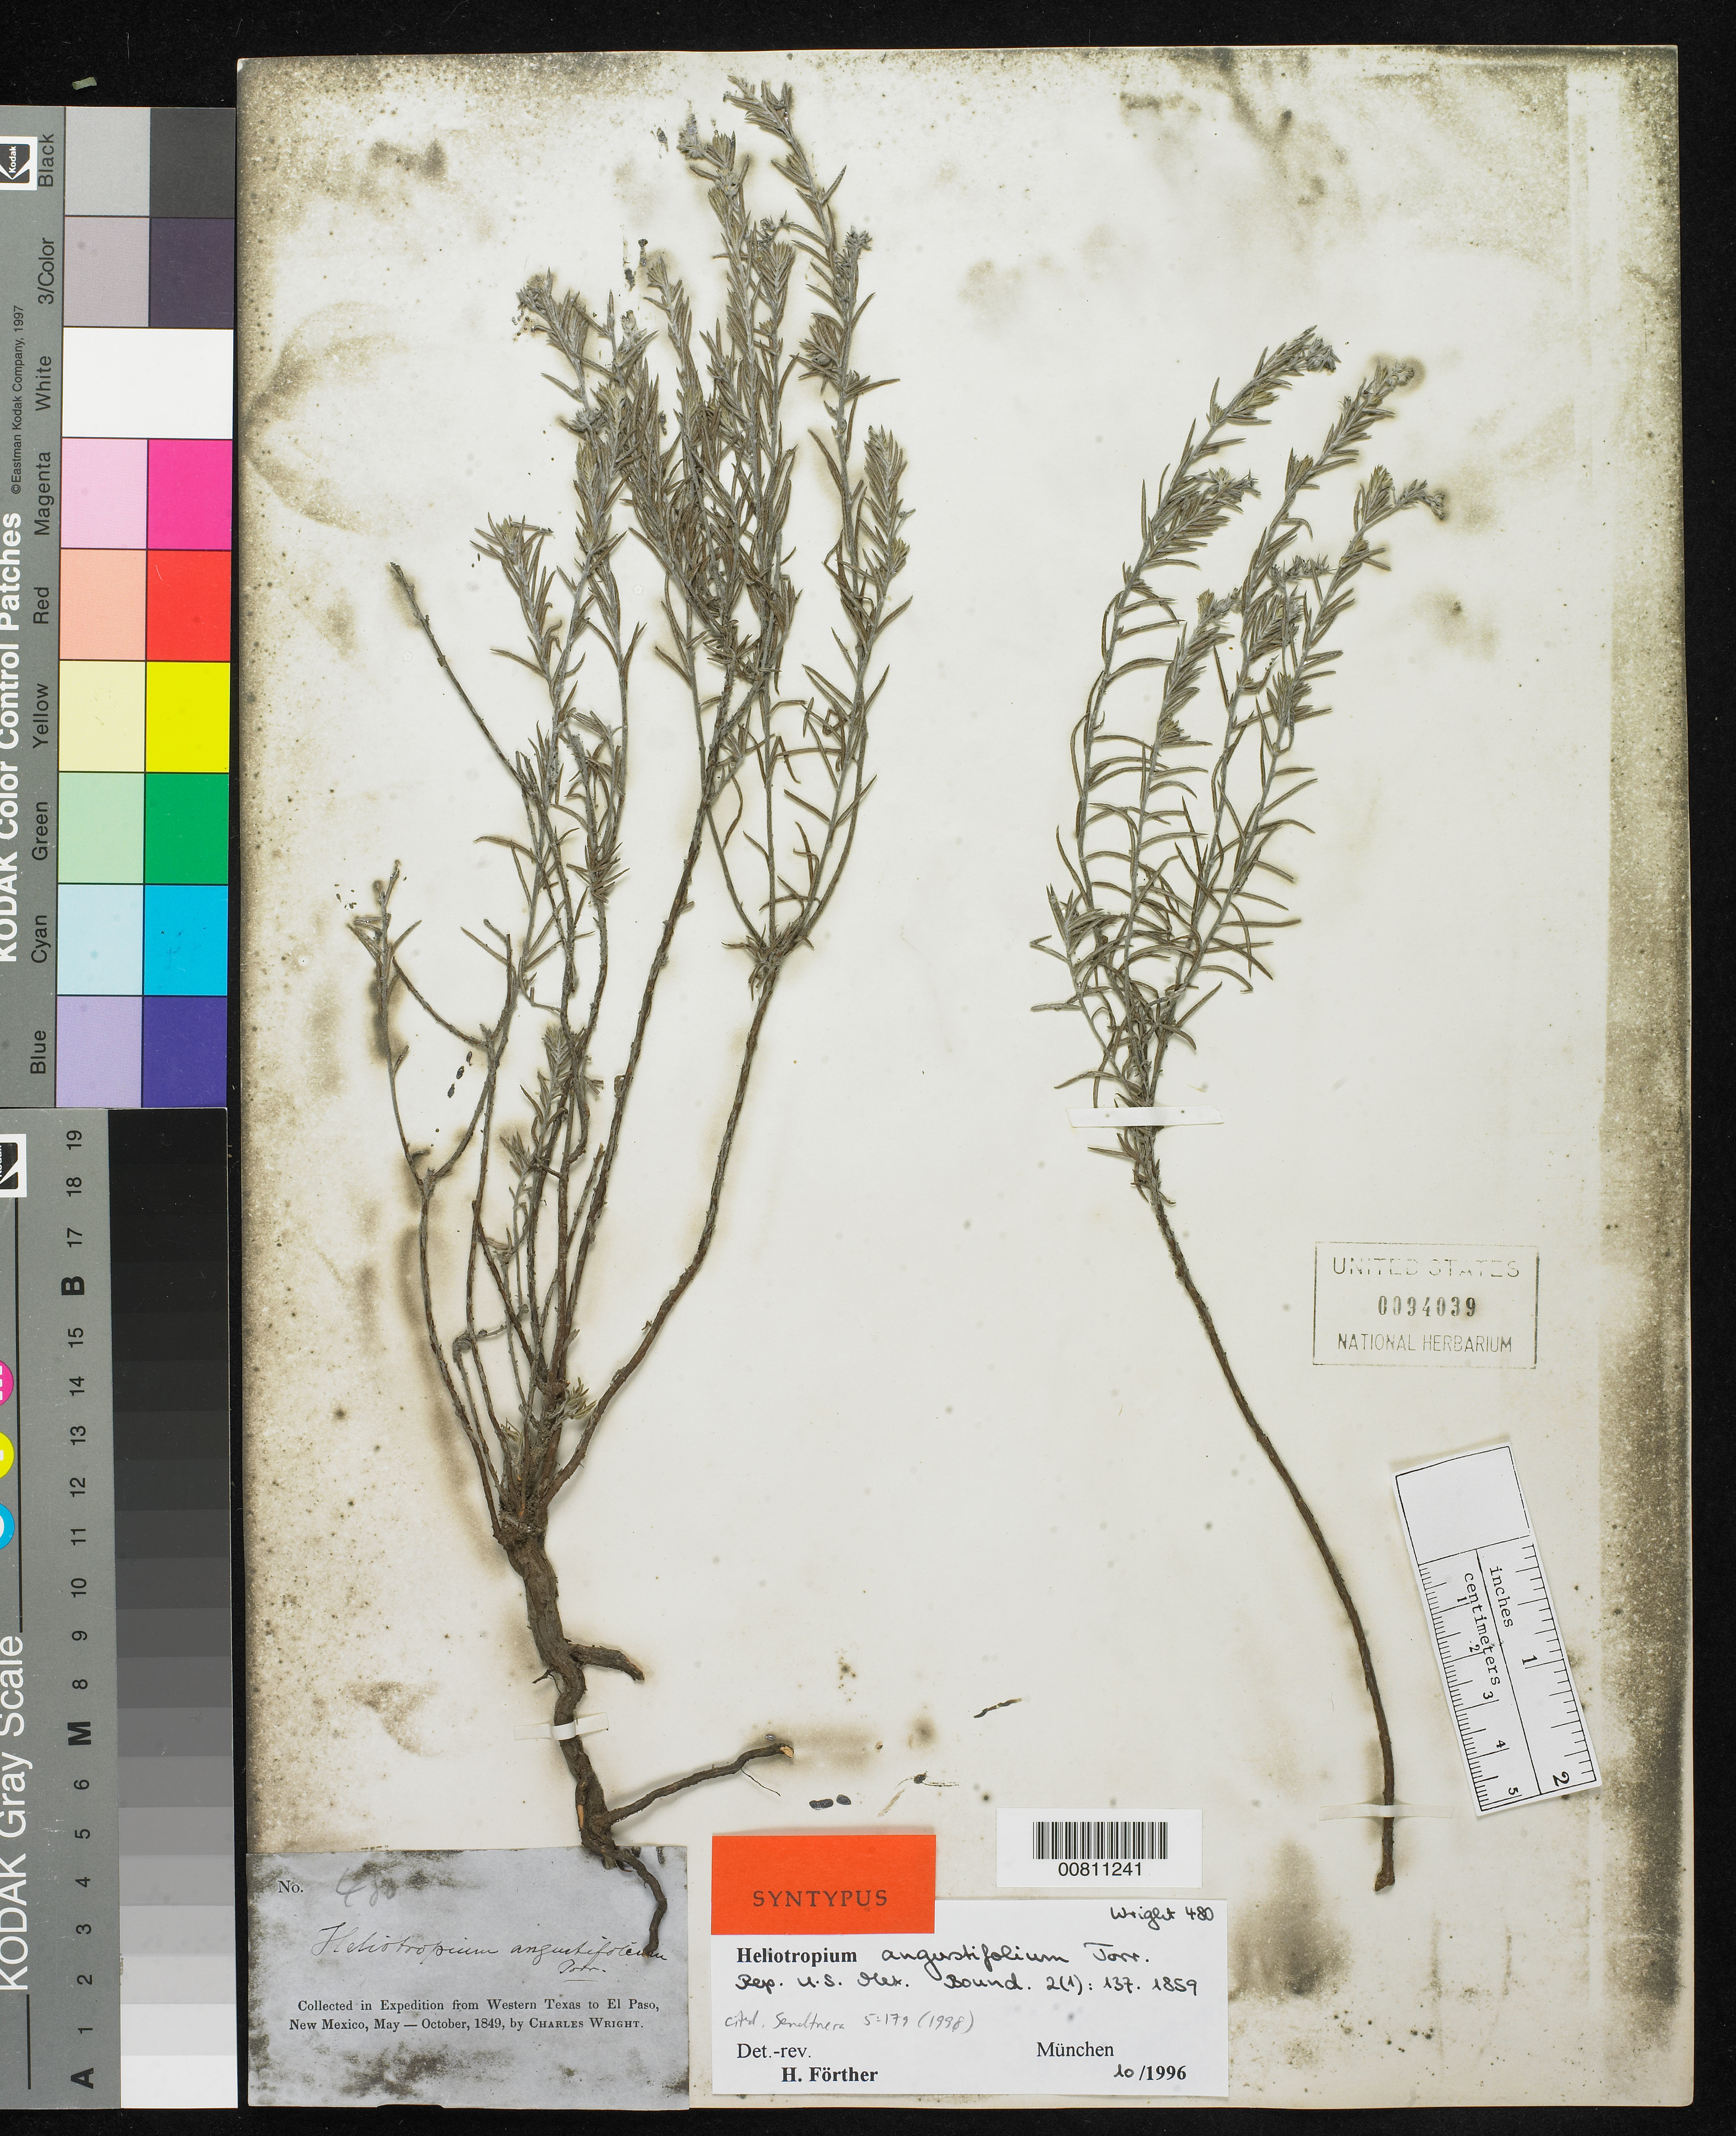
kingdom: Plantae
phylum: Tracheophyta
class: Magnoliopsida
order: Boraginales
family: Heliotropiaceae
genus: Heliotropium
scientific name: Heliotropium angustifolium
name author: Torr. in Emory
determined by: Förther, Harald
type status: Syntype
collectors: C. Wright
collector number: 480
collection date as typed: May 1849 to -- Oct 1849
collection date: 1849-05/1849-10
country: United States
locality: Western Texas to El Paso, New Mexico.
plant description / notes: Cited by H. Förther, Sendtnera 5: 179 (1998); Also a syntype of Heliotropium torreyi I.M. Johnston.; Superfluous nom. nov. for Heliotropium angustifolium Torrey, non Raf. 1833 (=nom. nud., see Sendtnera 5: 179, 1998); Also a syntype of Heliotropium angustifolium Torrey.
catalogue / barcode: US 94039